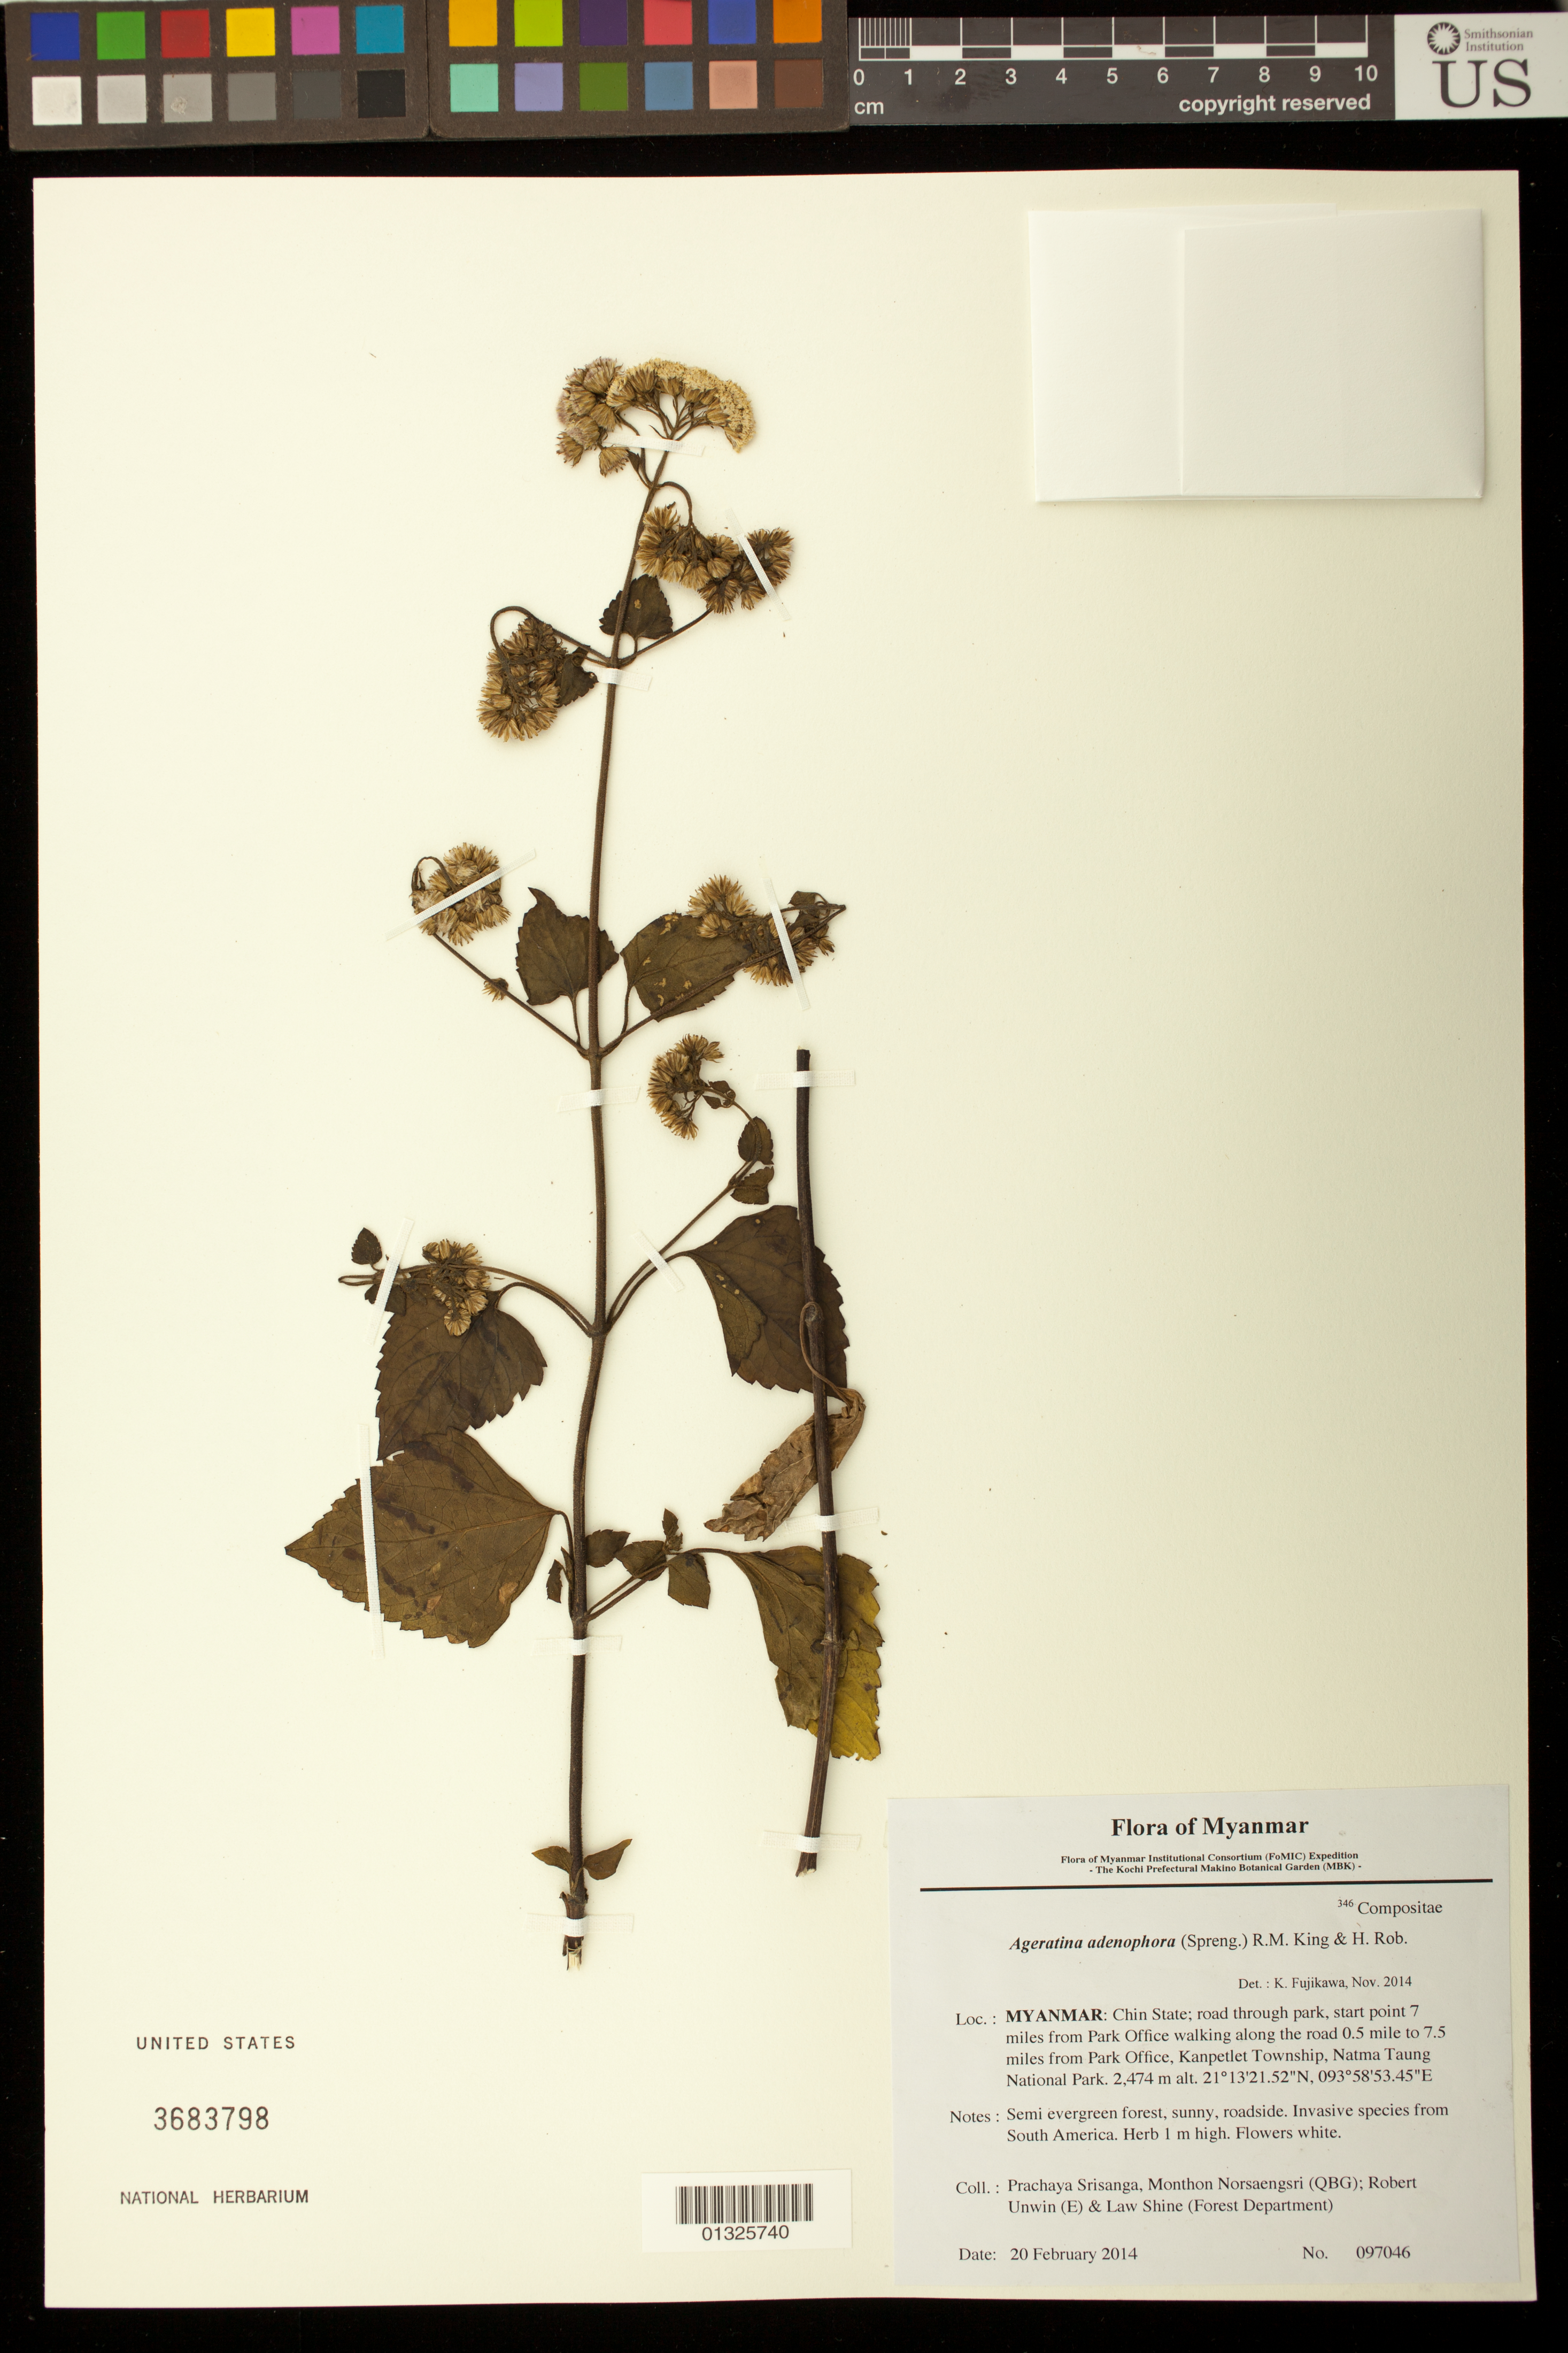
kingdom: Plantae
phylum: Tracheophyta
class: Magnoliopsida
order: Asterales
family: Asteraceae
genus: Ageratina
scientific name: Ageratina adenophora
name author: (Spreng.) R.M. King & H. Rob.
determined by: Fujikawa, Kazumi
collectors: P. Srisanga, M. Norsaengsri, R. Unwin & L. Shine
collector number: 97046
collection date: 2014-02-20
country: Myanmar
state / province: Chin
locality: Road through park, start point 7 miles from Park Office walking along the road 0.5 mile to 7.5 miles from Park Office, Kanpetlet Township, Natma Taung National Park.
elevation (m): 2474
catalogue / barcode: US 3683798